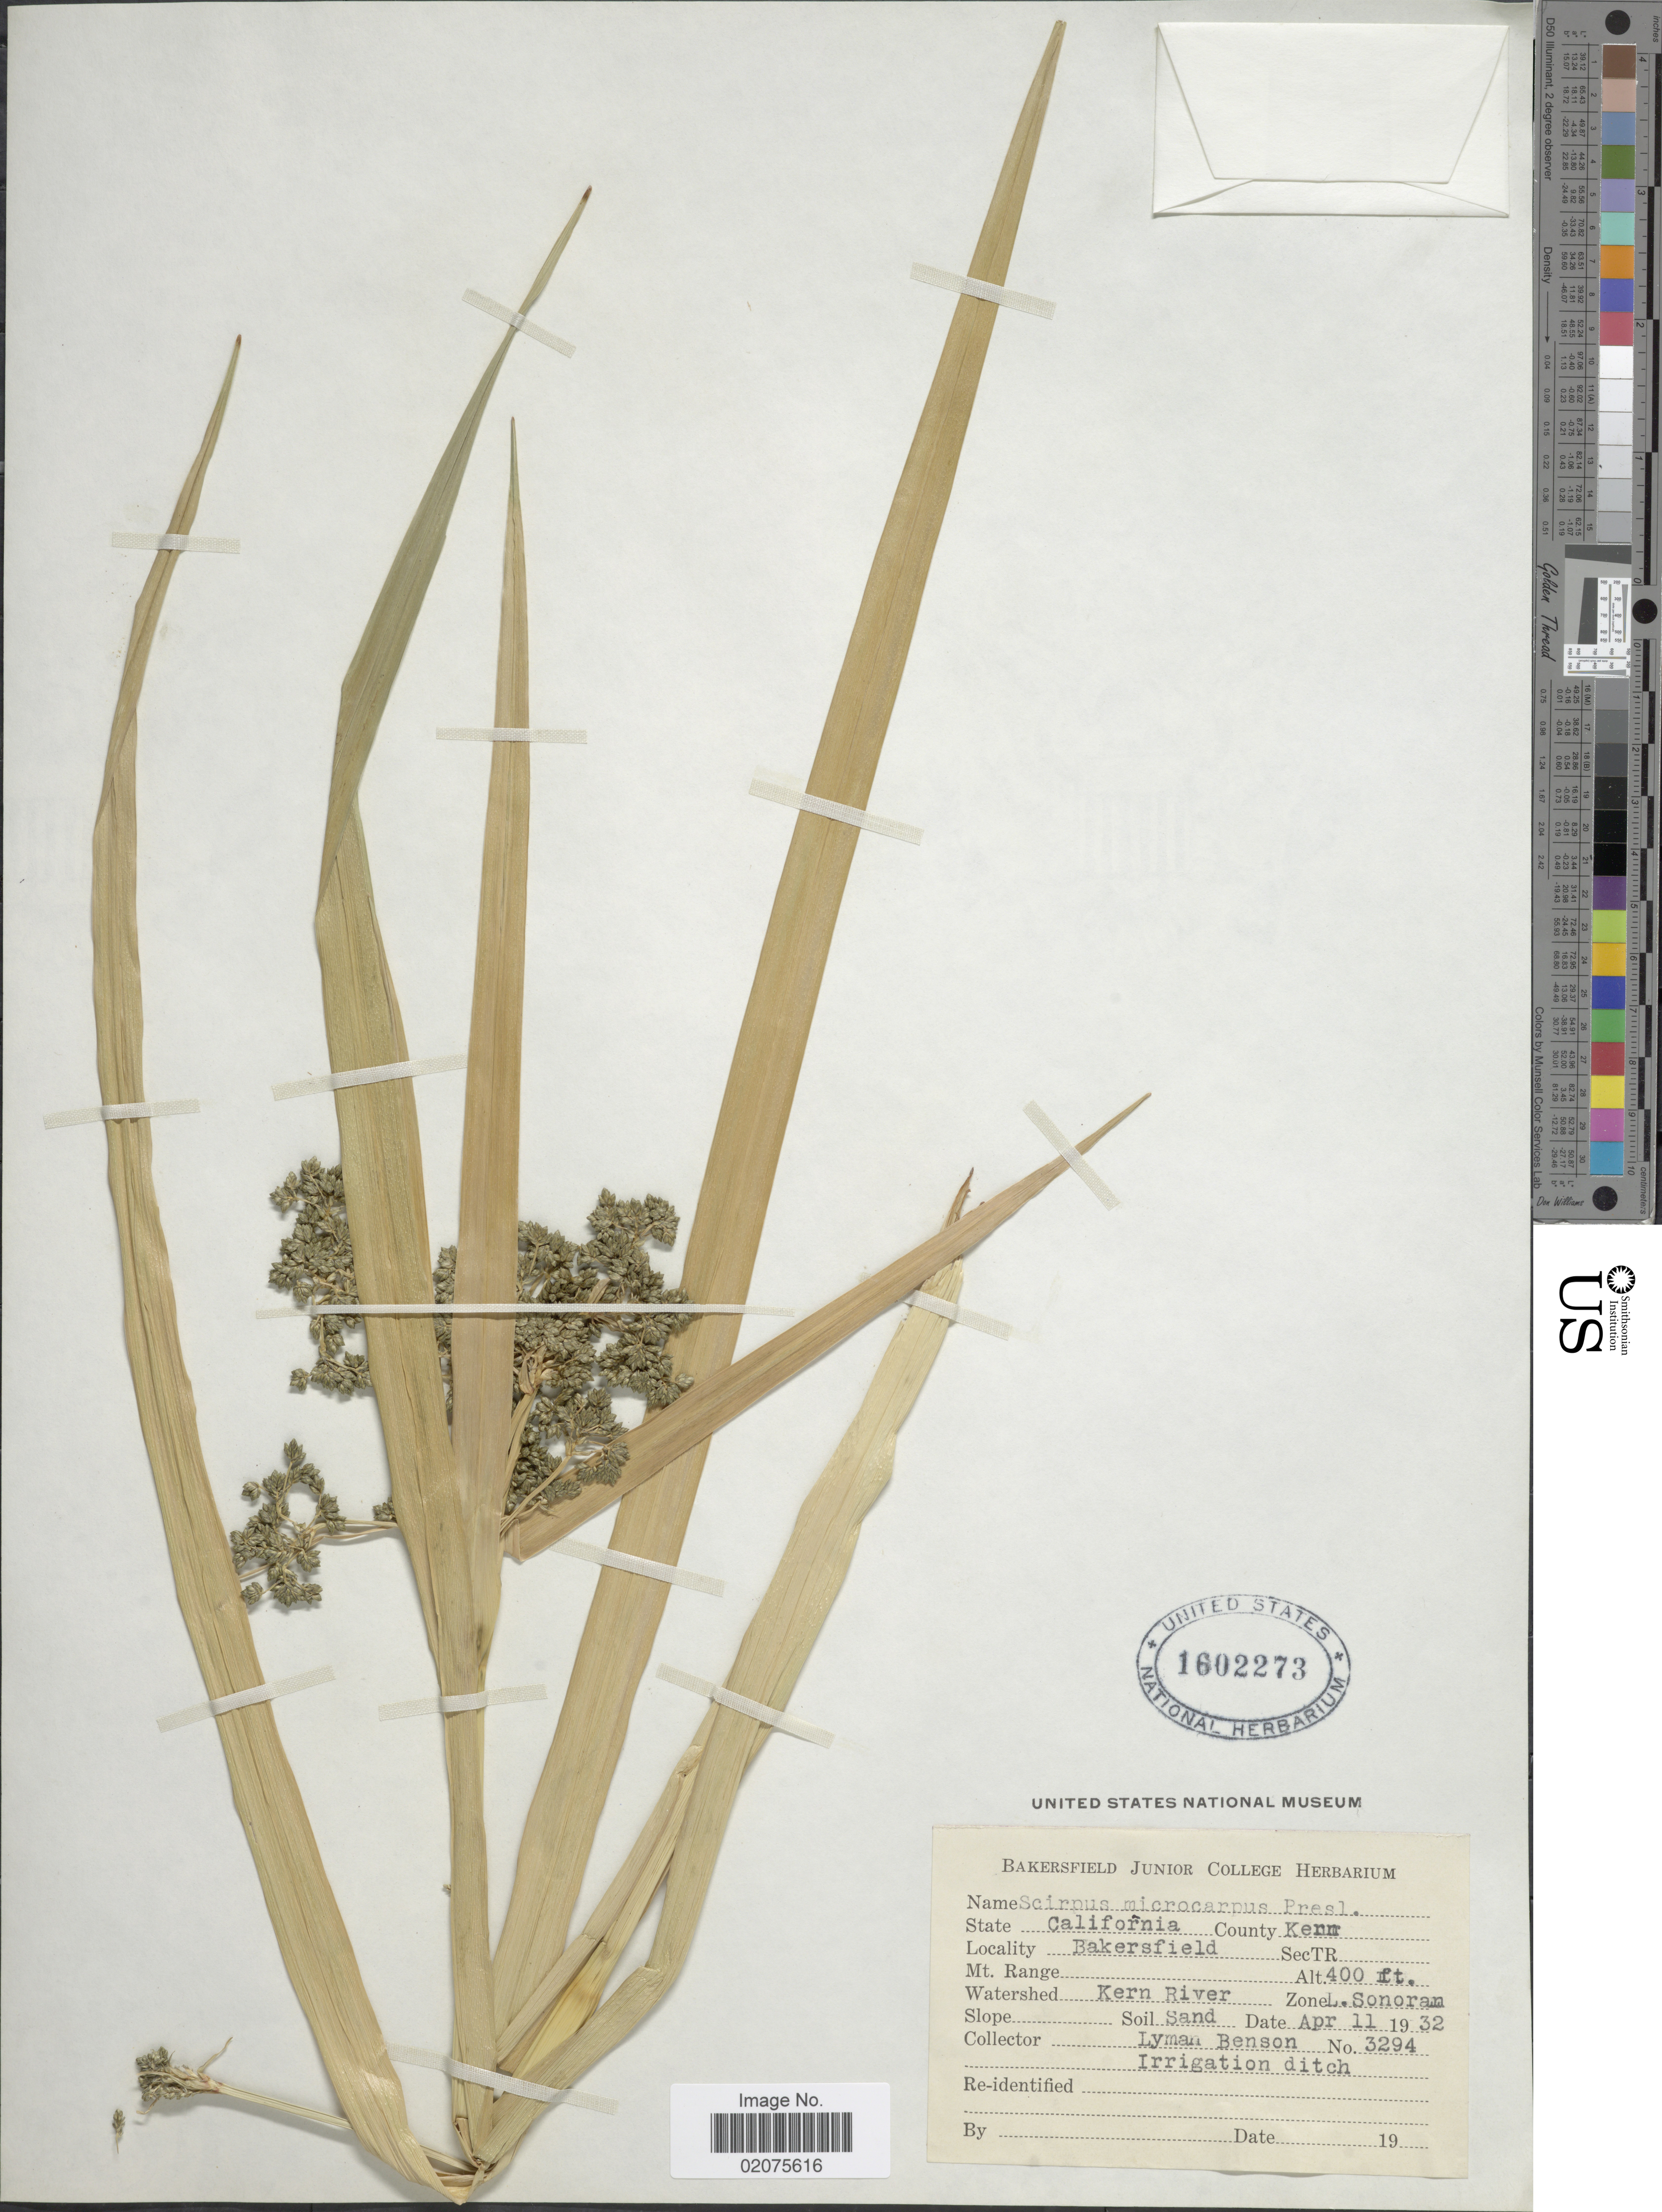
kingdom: Plantae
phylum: Tracheophyta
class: Liliopsida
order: Poales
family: Cyperaceae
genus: Scirpus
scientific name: Scirpus microcarpus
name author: J. Presl & C. Presl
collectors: L. D. Benson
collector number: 3294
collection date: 1932-04-11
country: United States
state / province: California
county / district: Kern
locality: County: Kerr. Bakersfield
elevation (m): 122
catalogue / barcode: US 1602273